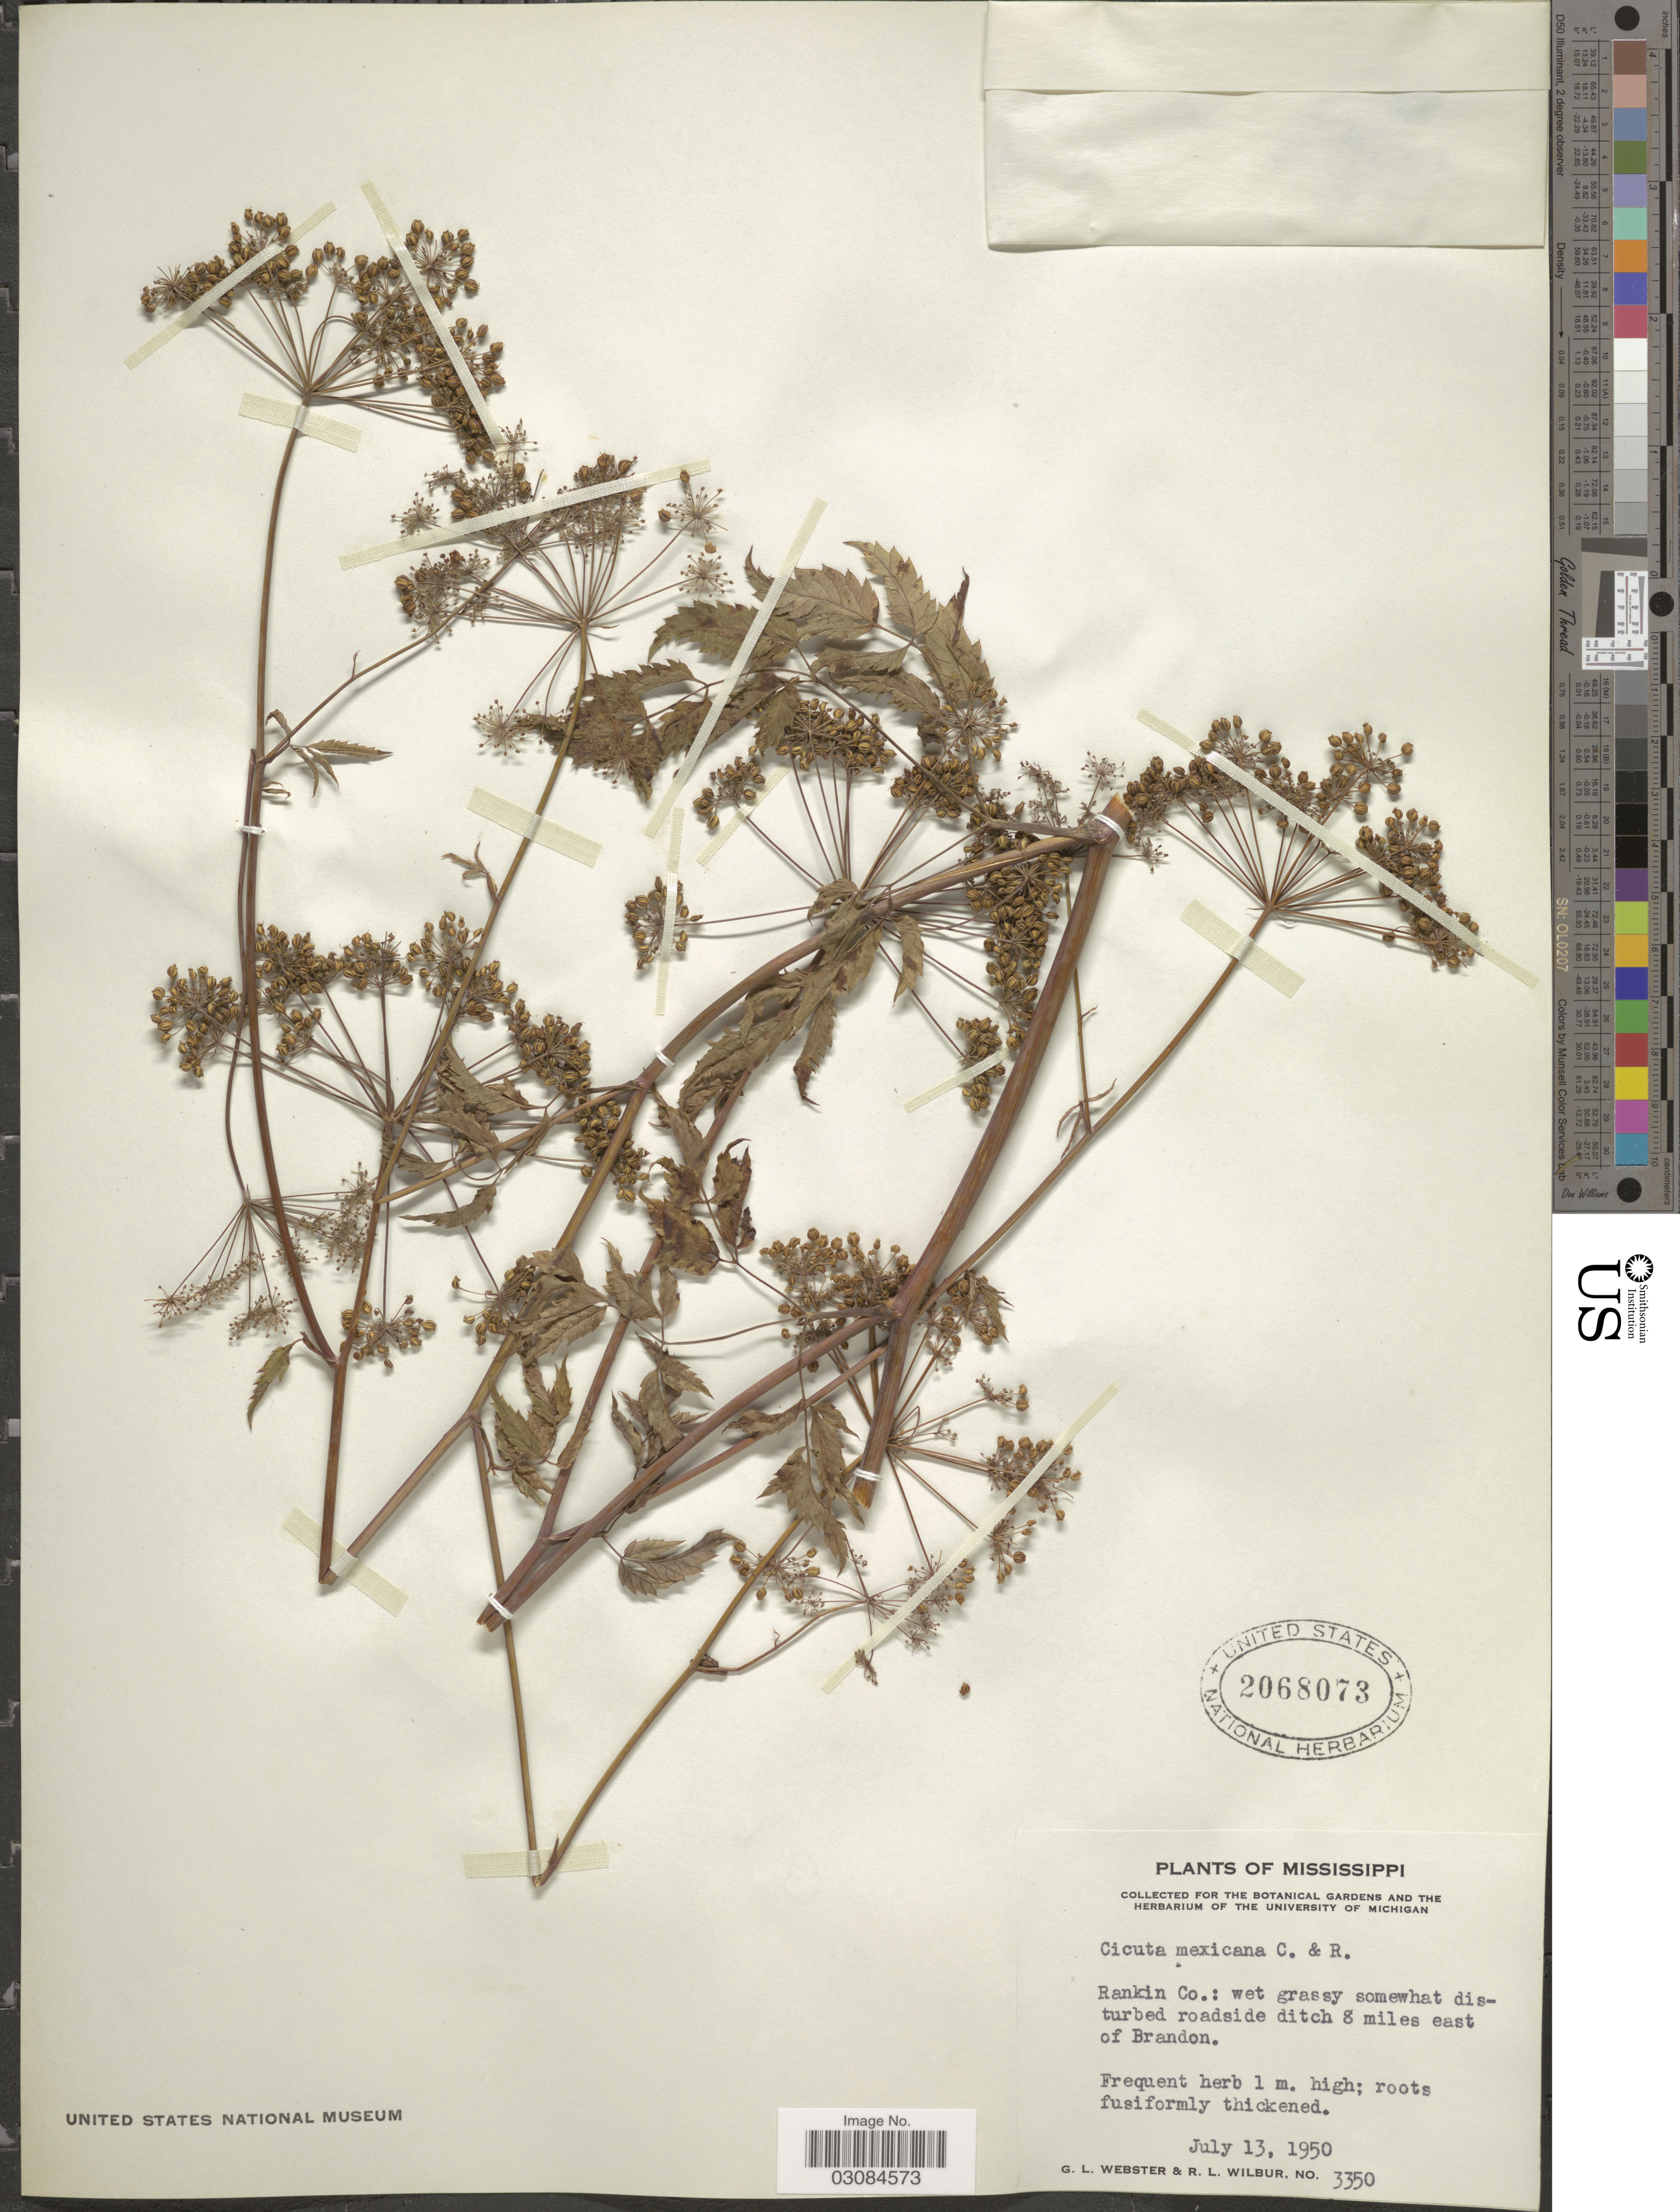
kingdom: Plantae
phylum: Tracheophyta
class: Magnoliopsida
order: Apiales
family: Apiaceae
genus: Cicuta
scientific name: Cicuta mexicana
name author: J.M. Coult. & Rose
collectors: G. L. Webster & R. L. Wilbur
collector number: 3350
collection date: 1950-07-13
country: United States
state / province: Mississippi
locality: Rankin Co.: wet grassy somewhat disturbed roadside ditch 8 miles east of Brandon.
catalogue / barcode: US 2068073